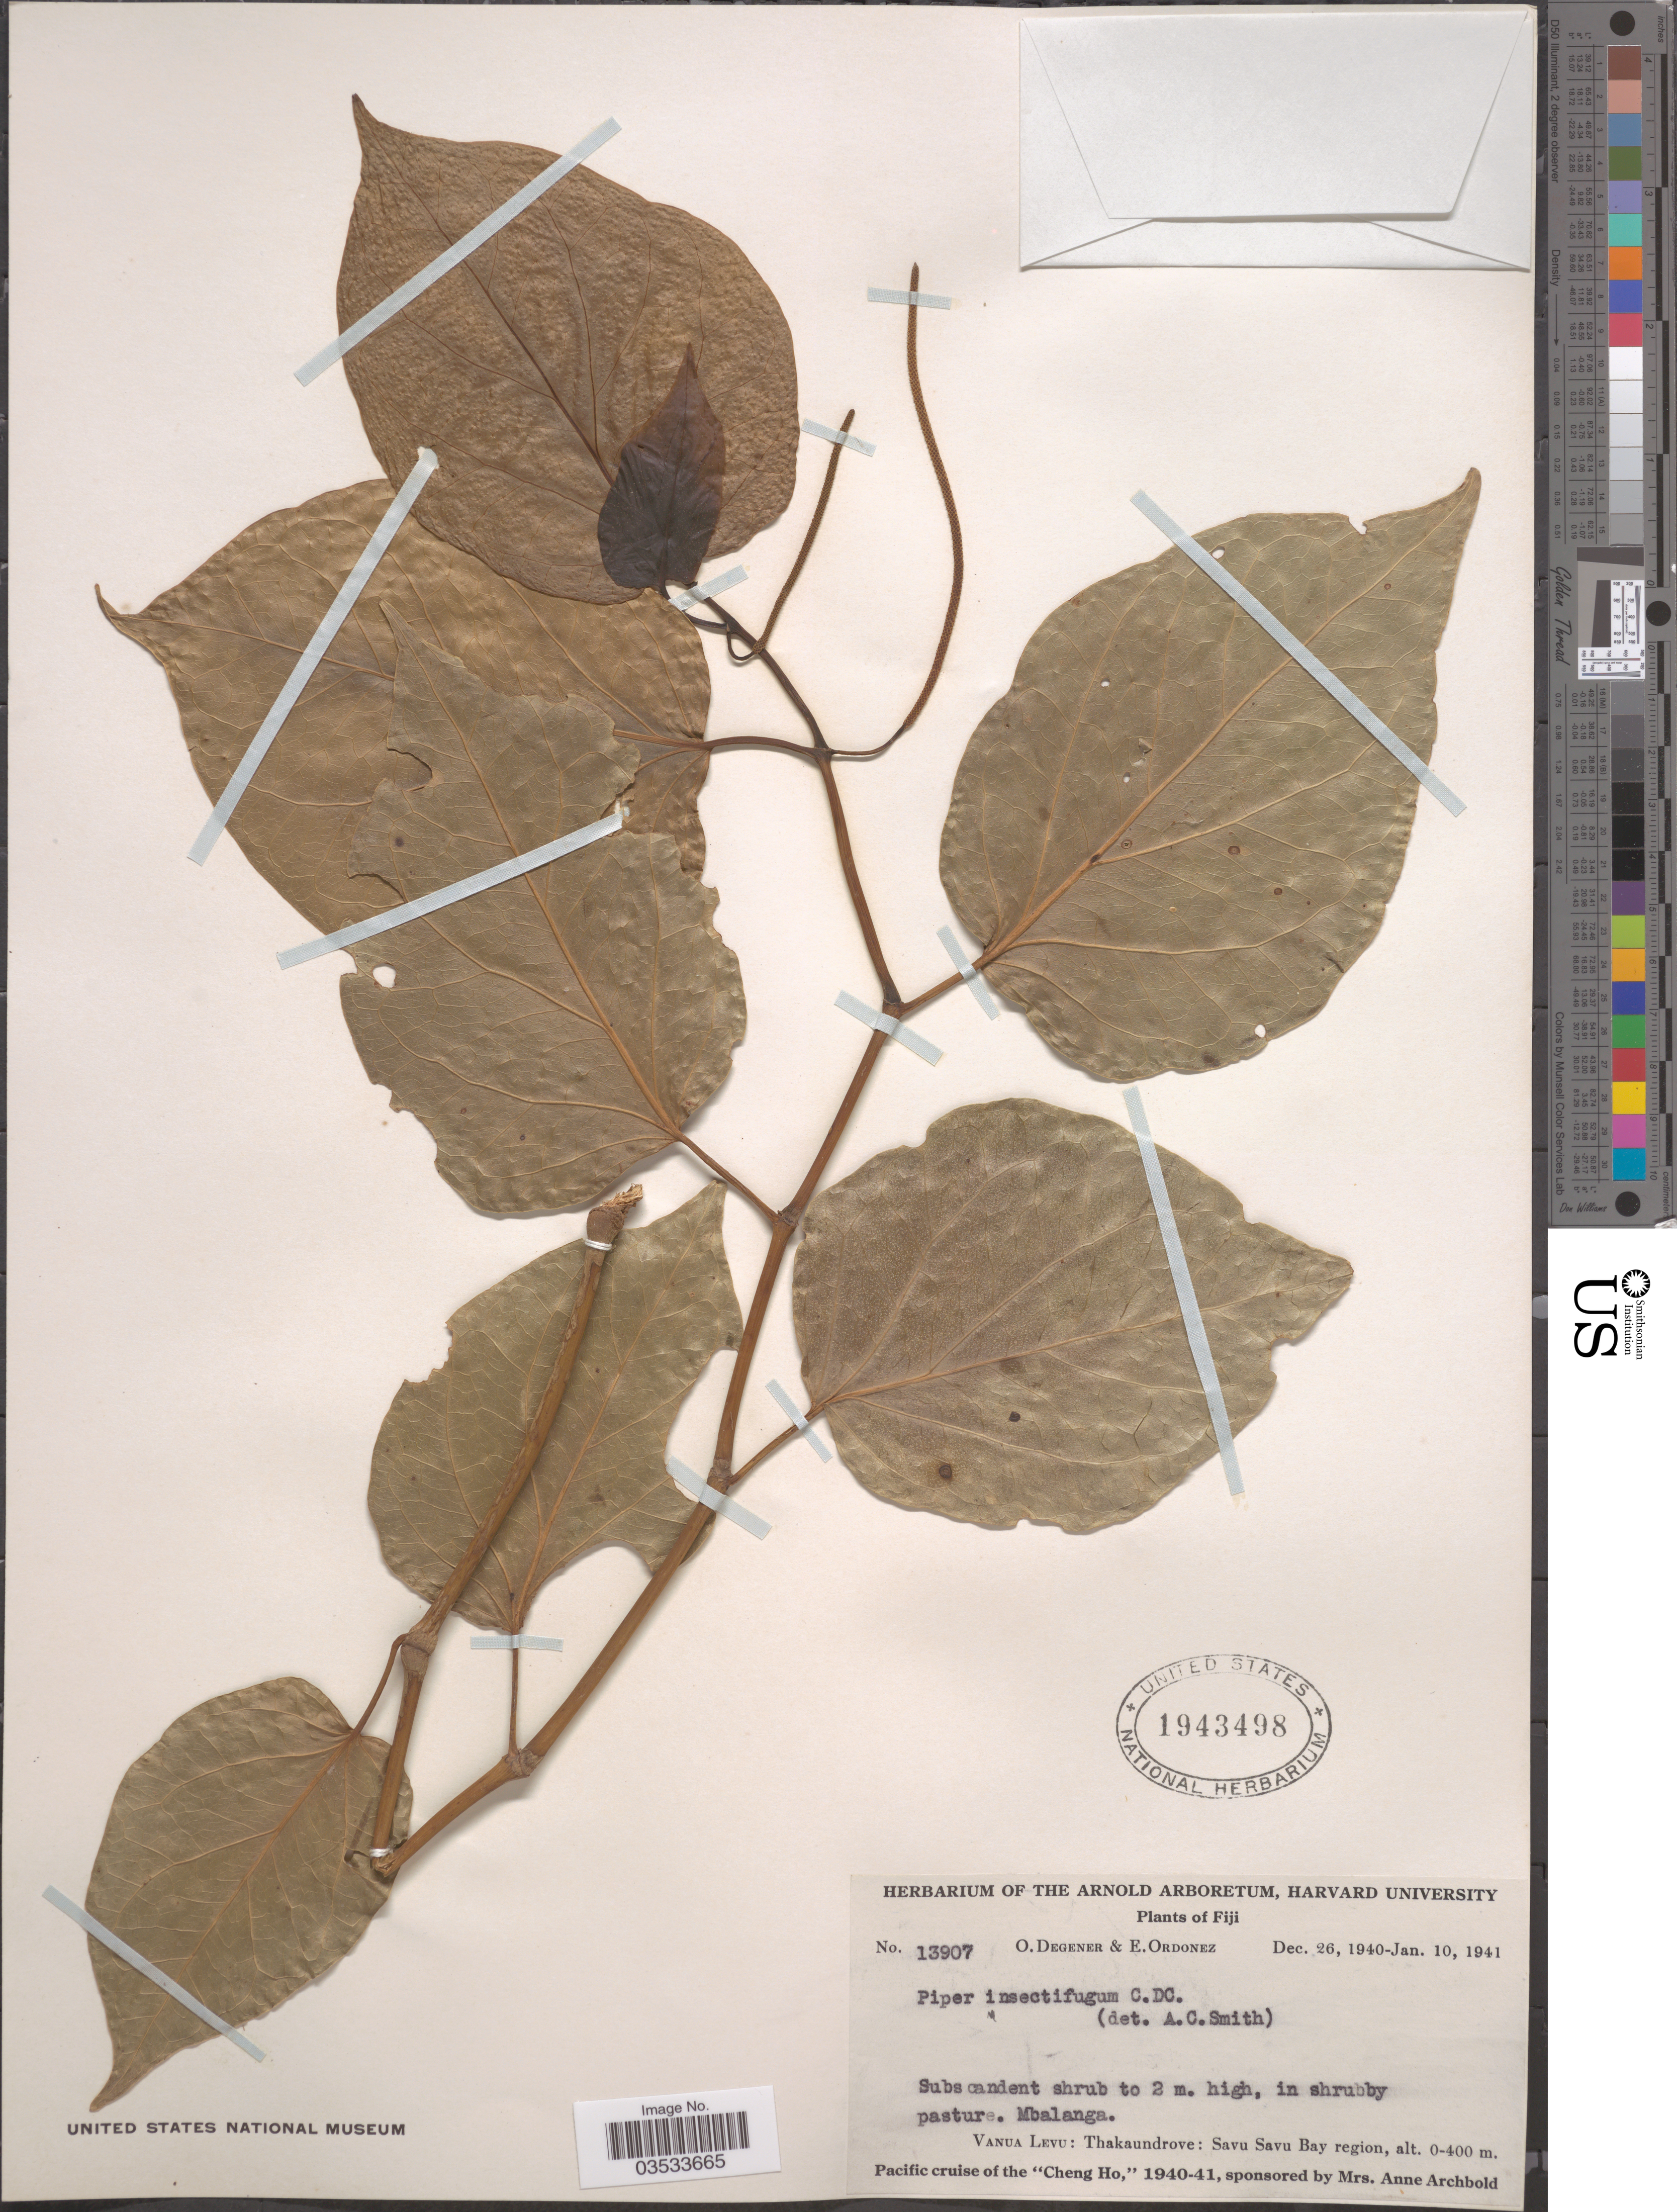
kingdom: Plantae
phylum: Tracheophyta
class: Magnoliopsida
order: Piperales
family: Piperaceae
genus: Piper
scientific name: Piper insectifugum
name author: C. DC.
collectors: O. Degener & E. Ordonez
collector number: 13907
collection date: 1940-12-26/1941-01-10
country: Fiji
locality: Mbalanga [unsure placement] Vanua Levu: Thakaundrove: Savu Savu Bay region.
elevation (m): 0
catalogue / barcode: US 1943498